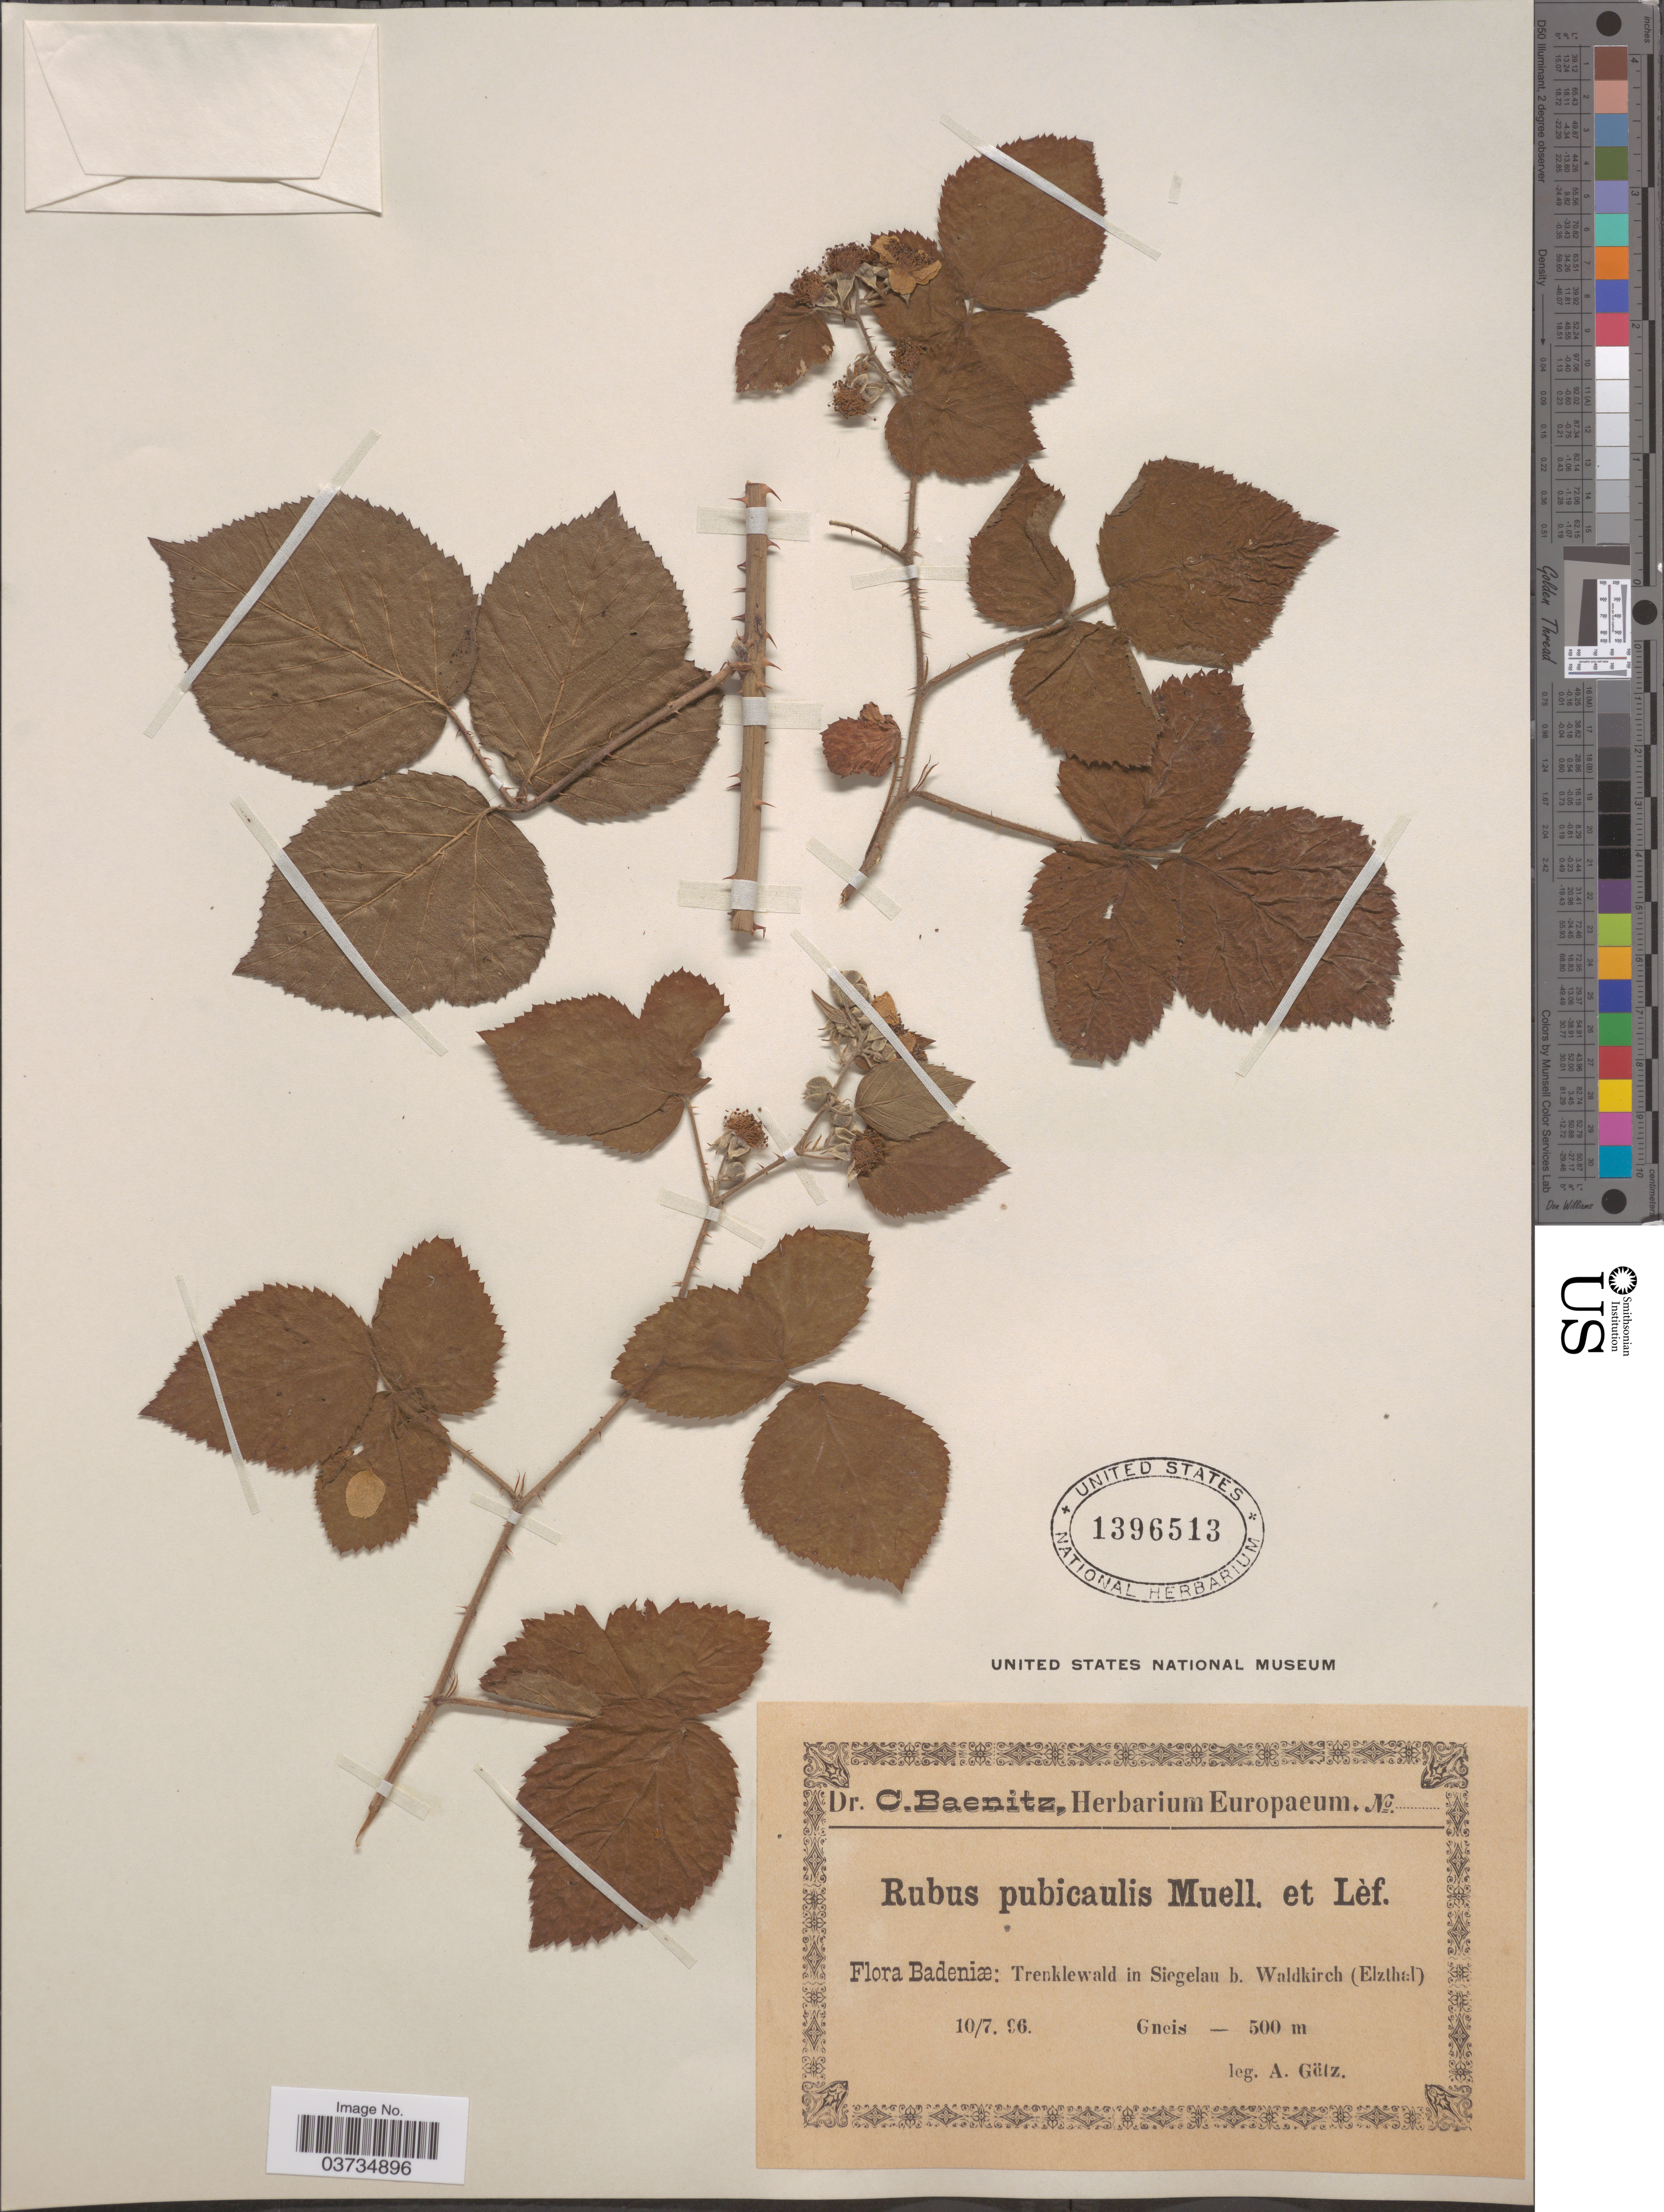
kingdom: Plantae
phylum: Tracheophyta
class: Magnoliopsida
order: Rosales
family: Rosaceae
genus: Rubus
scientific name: Rubus pubicaulis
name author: Schmidely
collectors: A. Götz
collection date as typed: Transcribed d/m/y: 10/7/96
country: Germany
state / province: Baden-Württemberg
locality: Badeniæ: Trenklewald in Siegelau b. Waldkirch (Elzthal).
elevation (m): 500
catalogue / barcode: US 1396513